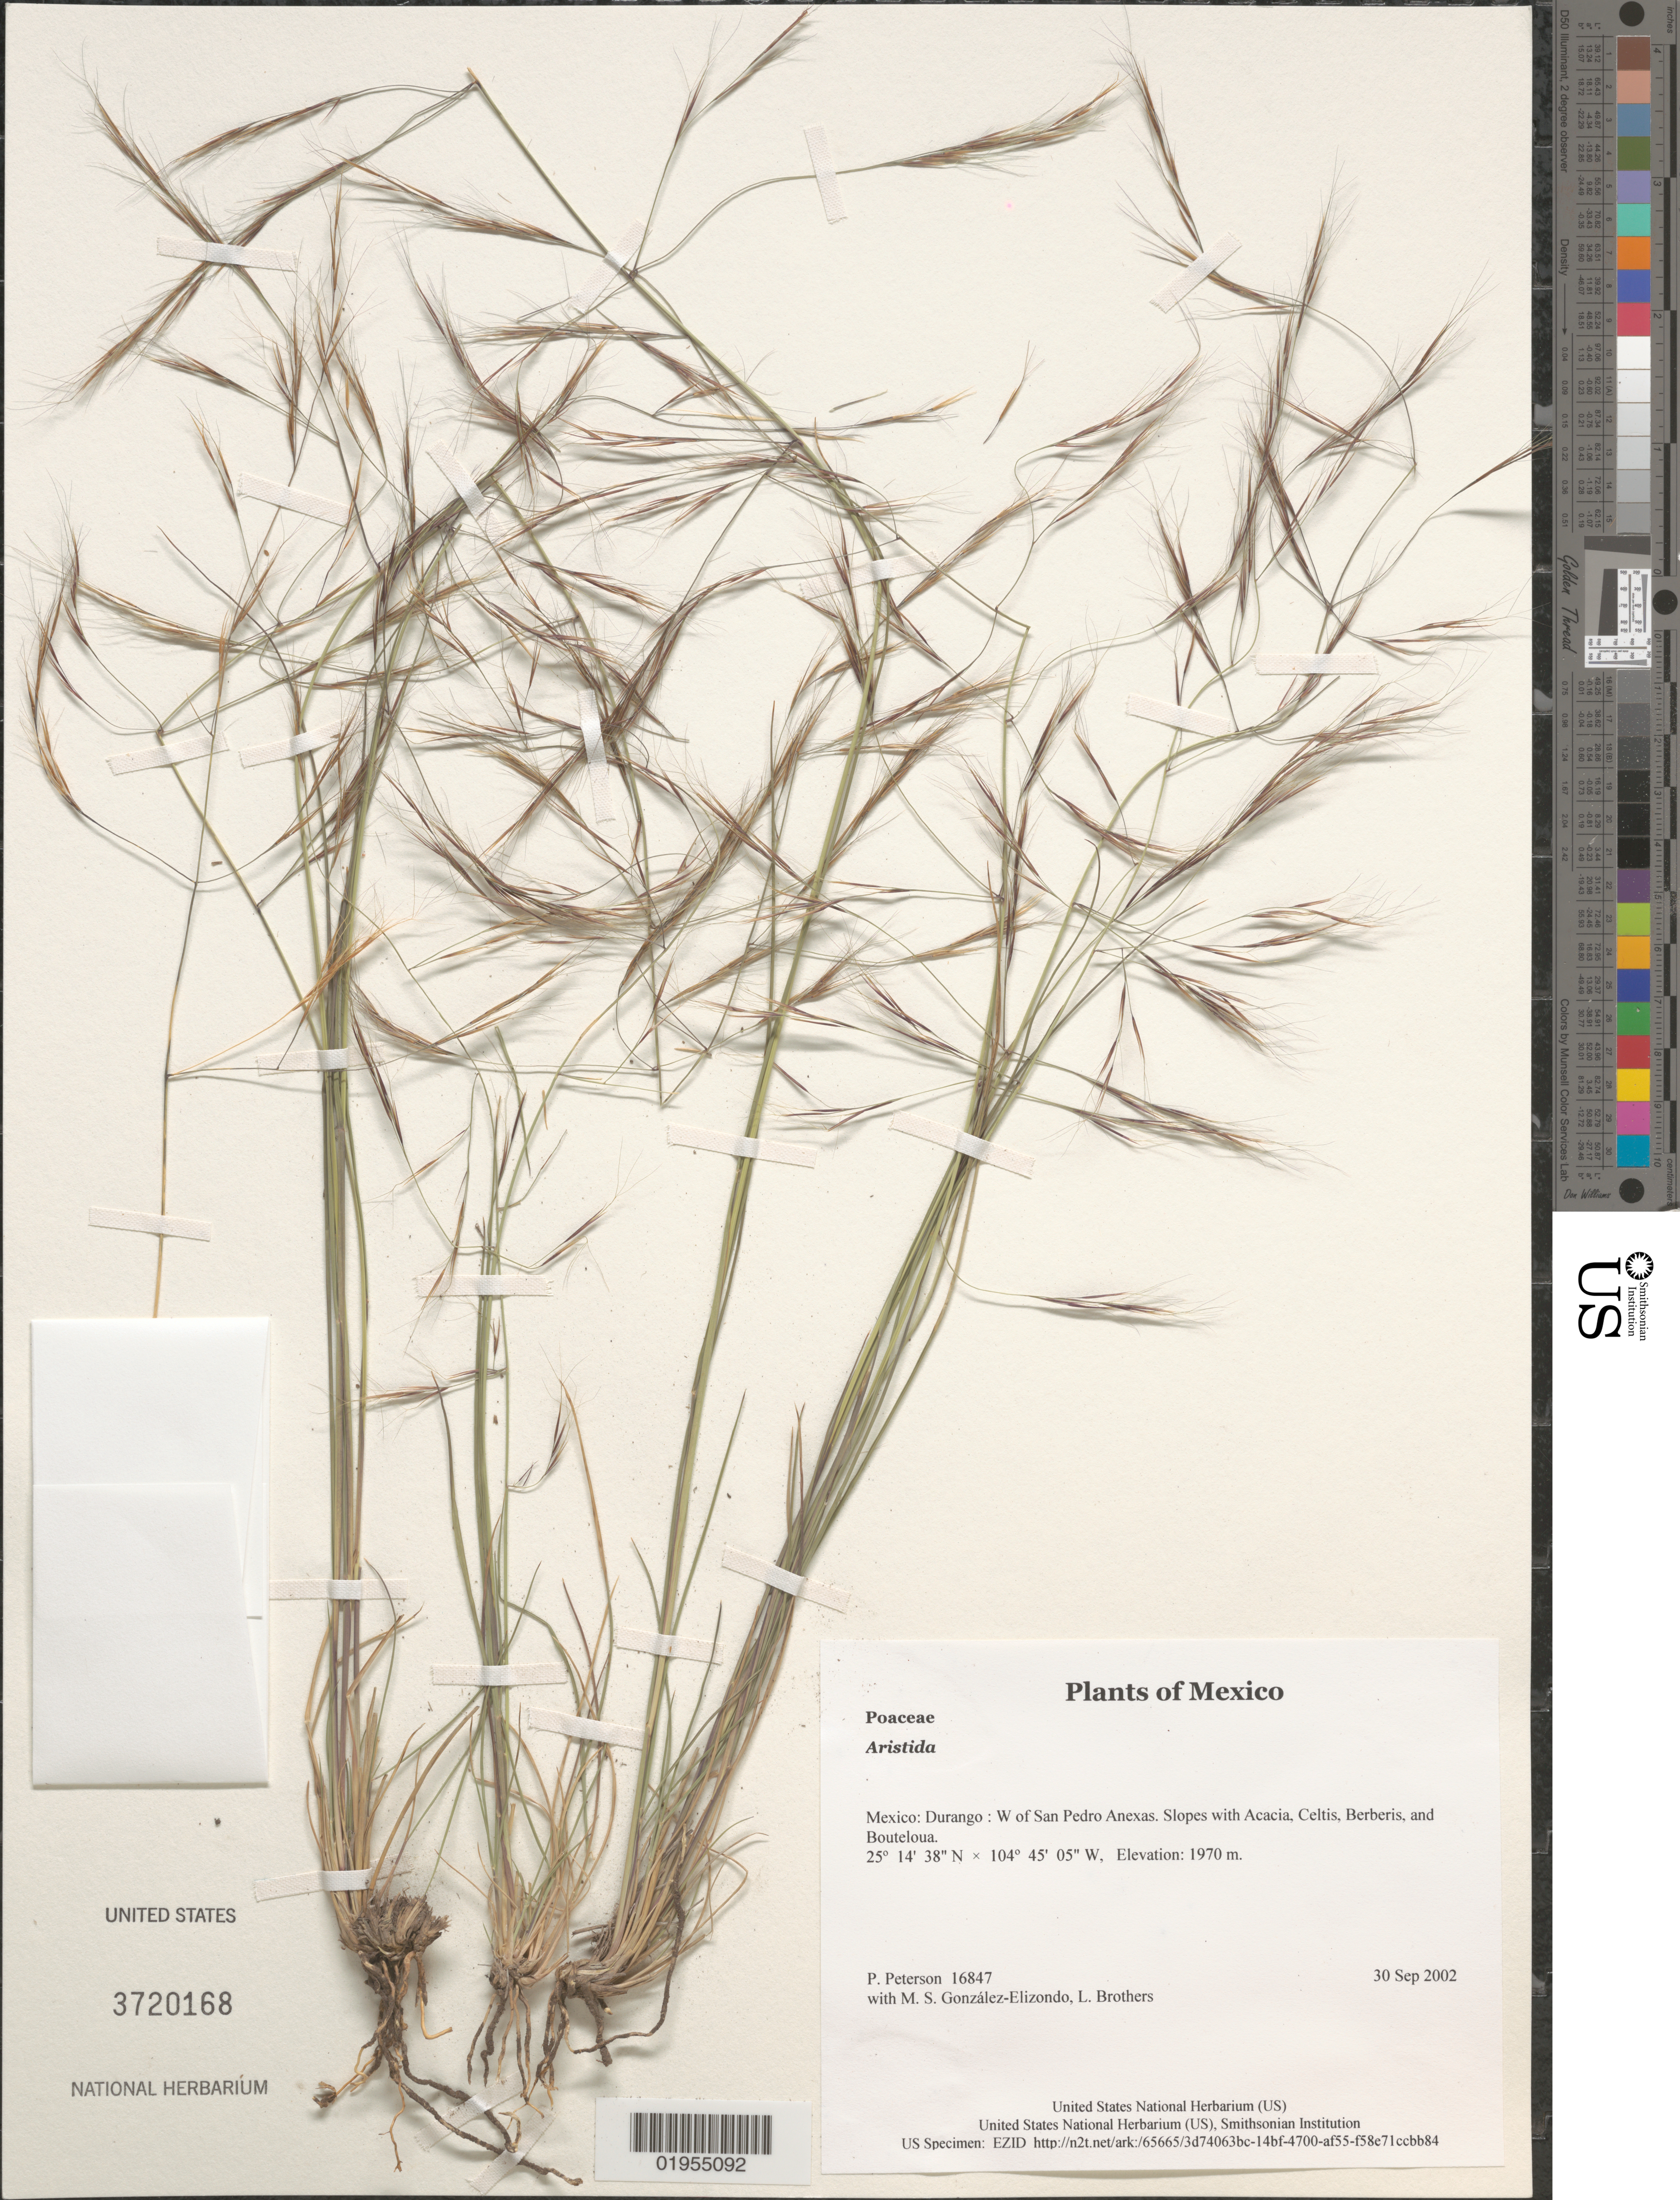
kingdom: Plantae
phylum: Tracheophyta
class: Liliopsida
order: Poales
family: Poaceae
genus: Aristida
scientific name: Aristida sp.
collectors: P. M. Peterson, M. S. González-Elizondo & L. E. Brothers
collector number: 16847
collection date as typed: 30 Sep 2002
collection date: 2002-09-30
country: Mexico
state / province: Durango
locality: W of San Pedro Anexas. Slopes with Acacia, Celtis, Berberis, and Bouteloua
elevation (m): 1970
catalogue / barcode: US 3720168